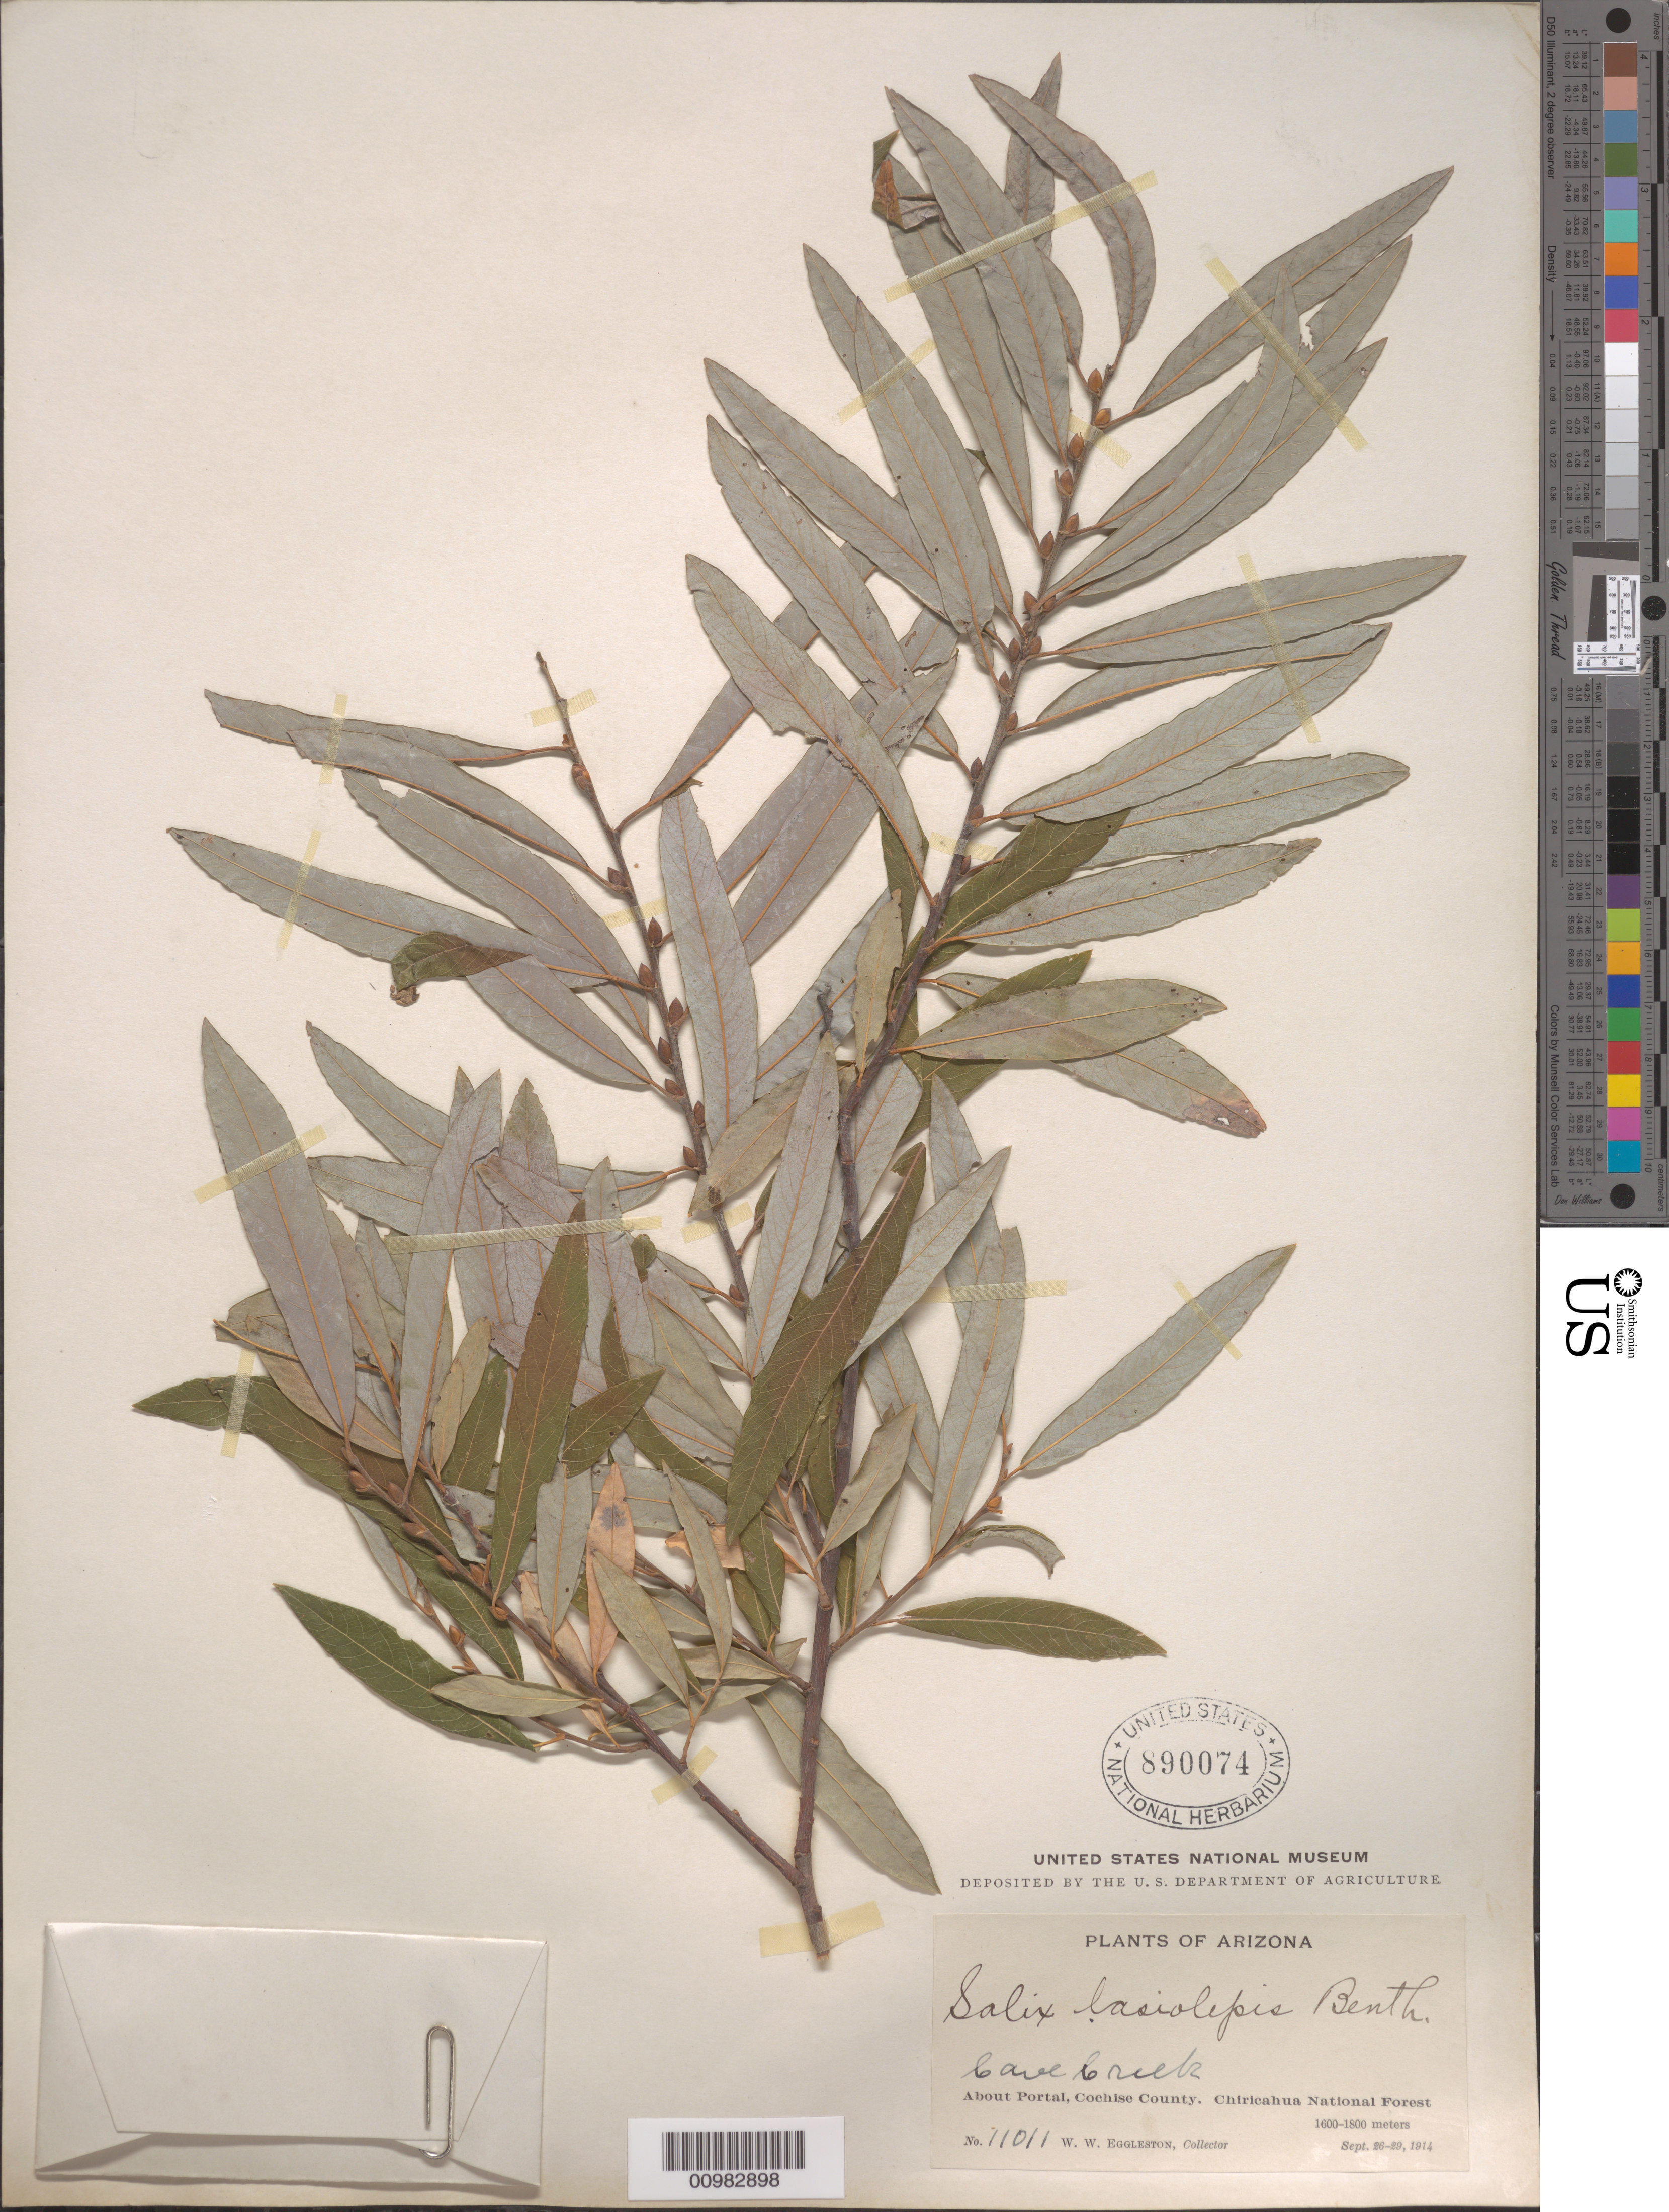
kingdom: Plantae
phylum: Tracheophyta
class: Magnoliopsida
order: Malpighiales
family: Salicaceae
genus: Salix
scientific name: Salix lasiolepis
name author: Benth.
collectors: W. W. Eggleston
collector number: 11011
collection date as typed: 26 Sep 1914 to 29 Sep 1914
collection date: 1914-09-26/1914-09-29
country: United States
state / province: Arizona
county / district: Maricopa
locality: Cave Creek about Portal.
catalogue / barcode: US 890074